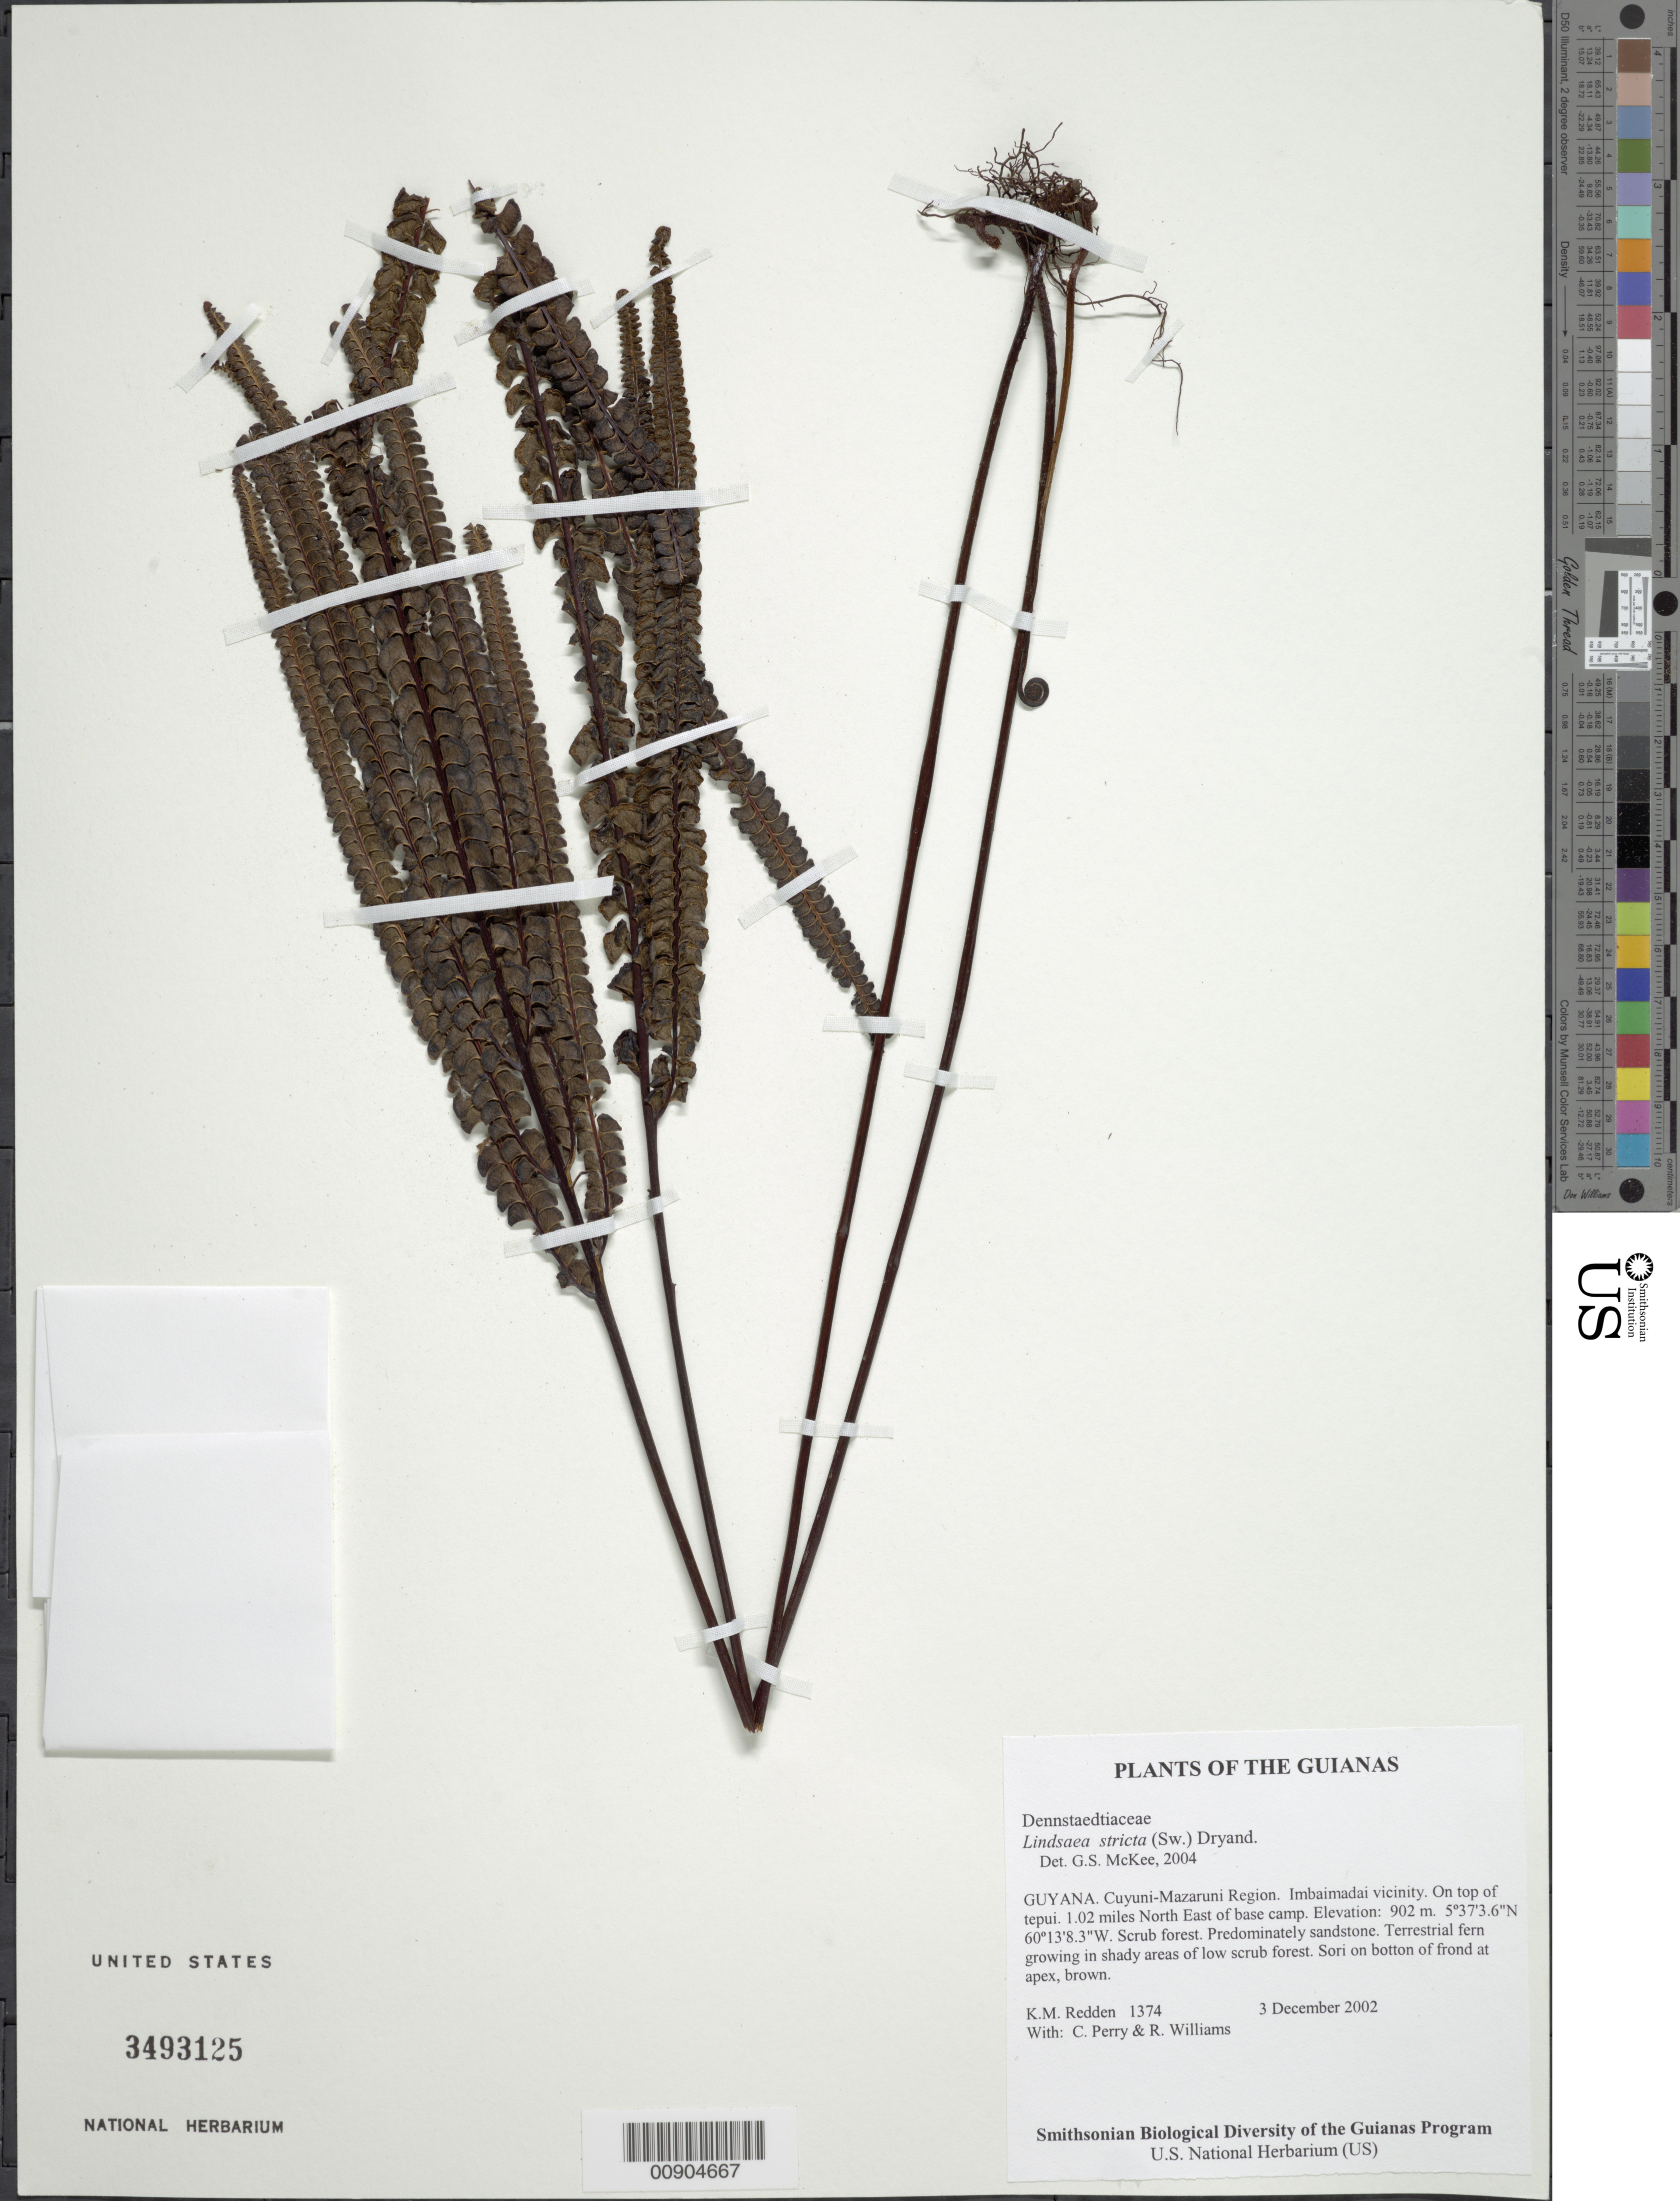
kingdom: Plantae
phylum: Tracheophyta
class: Polypodiopsida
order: Polypodiales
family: Lindsaeaceae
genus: Lindsaea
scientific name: Lindsaea stricta var. stricta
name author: (Sw.) Dryand.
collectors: K. M. Redden, C. Perry & R. Williams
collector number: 1374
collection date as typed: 3 December 2002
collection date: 2002-12-03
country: Guyana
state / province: Cuyuni-Mazaruni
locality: Imbaimadai vicinity. On top of tepui. 1.02 miles Northeast of base camp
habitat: Scrub forest. Predominately sandstone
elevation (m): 902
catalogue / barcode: US 3493125